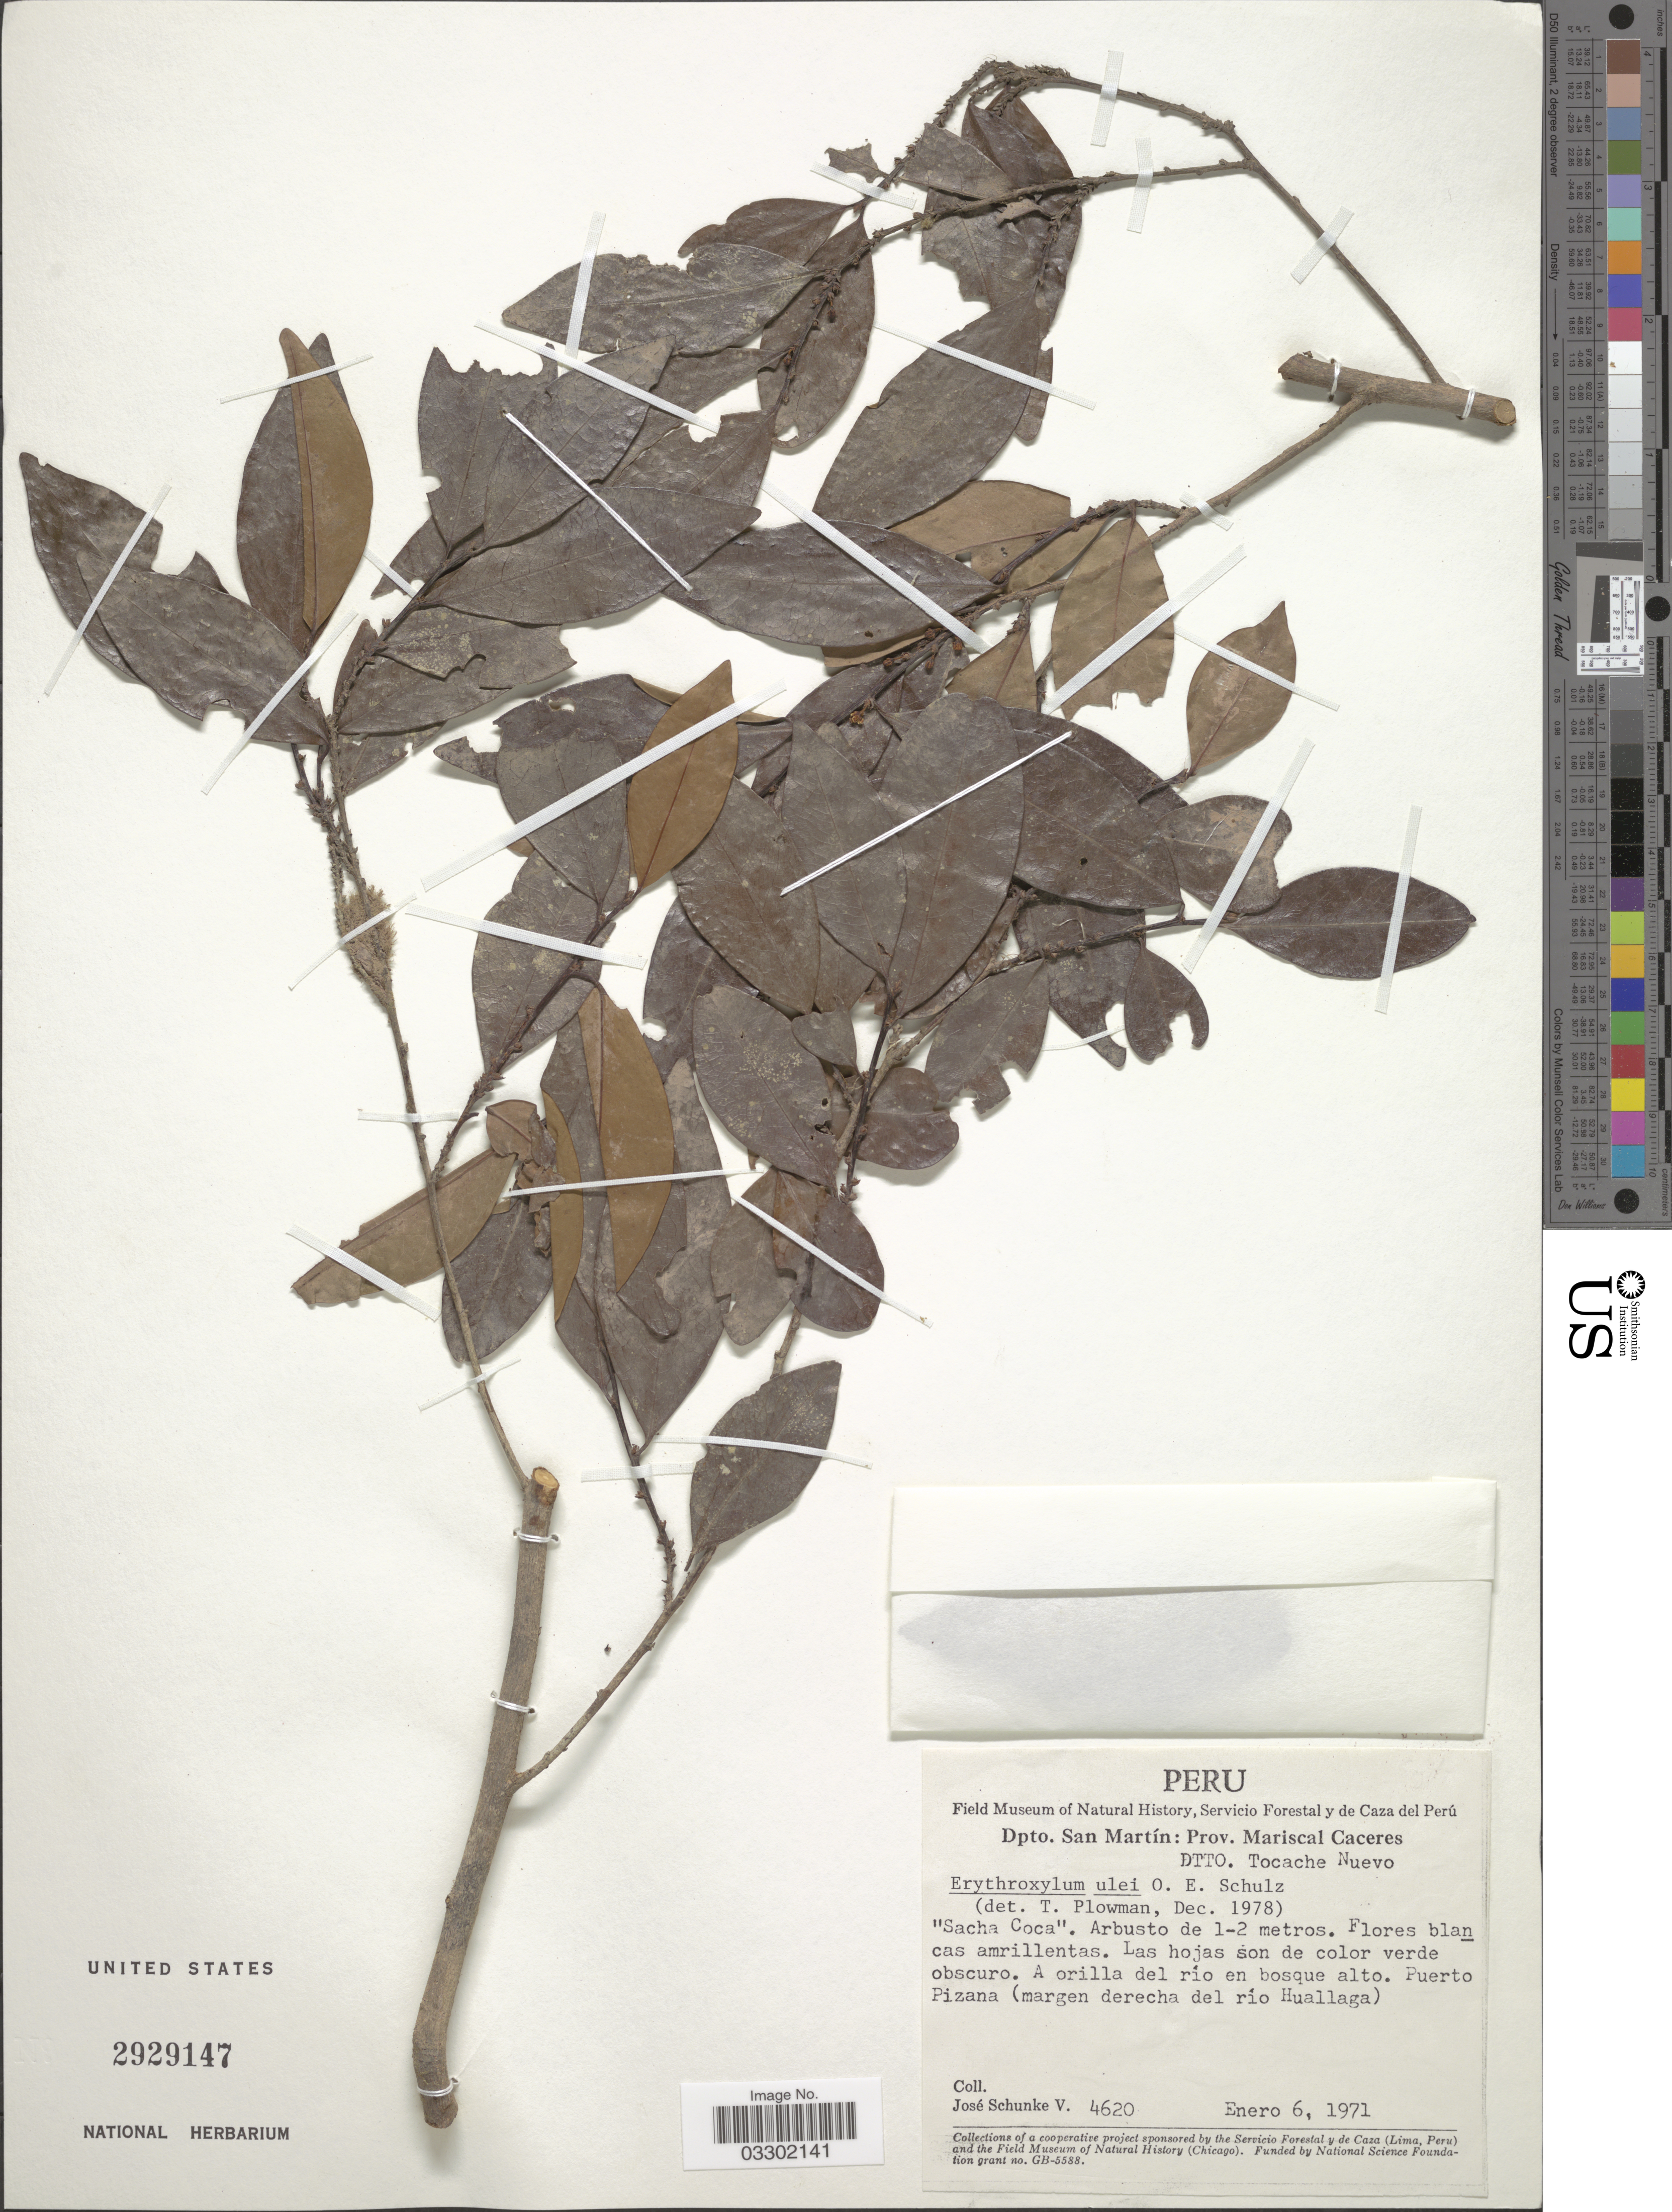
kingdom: Plantae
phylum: Tracheophyta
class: Magnoliopsida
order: Malpighiales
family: Erythroxylaceae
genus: Erythroxylum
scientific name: Erythroxylum ulei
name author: O.E. Schulz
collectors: J. Schunke Vigo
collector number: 4620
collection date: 1971-01-06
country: Peru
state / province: San Martín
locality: Dpto. San Martín: Prov. Mariscal Caceres, Dtto. Tocache Nuevo. Puerto Pizana (margen derecha del río Huallaga).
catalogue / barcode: US 2929147